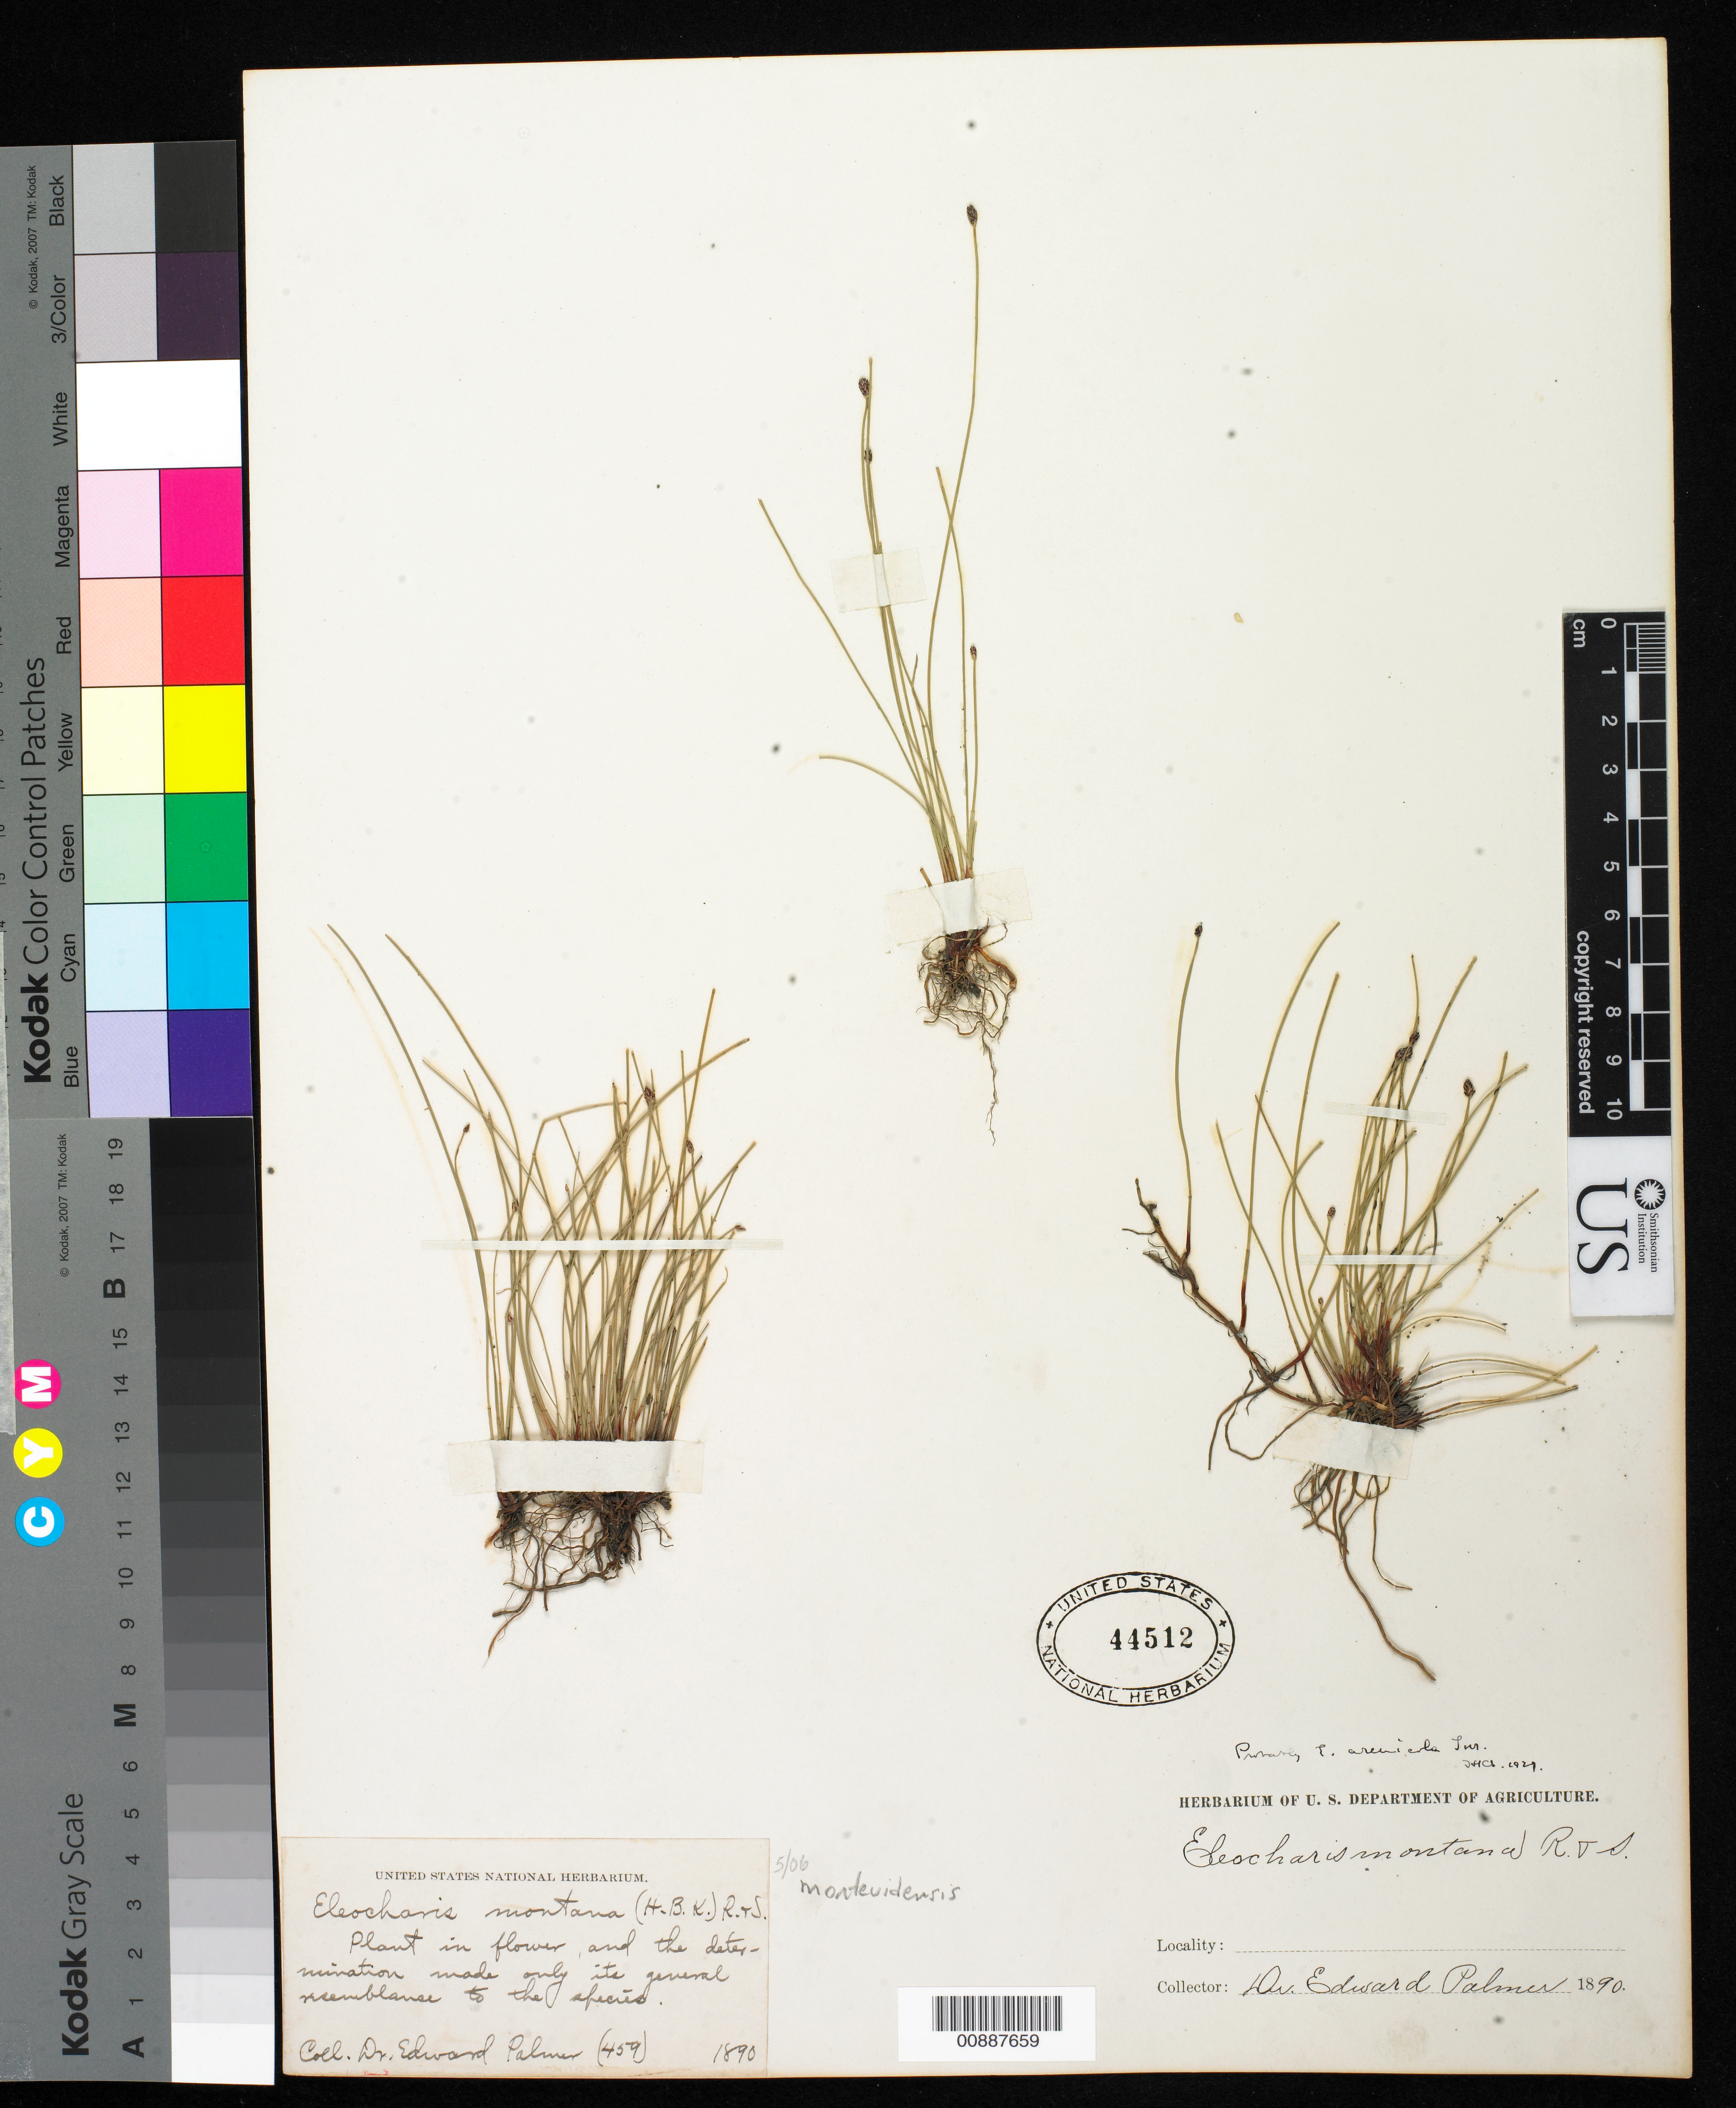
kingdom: Plantae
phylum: Tracheophyta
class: Liliopsida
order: Poales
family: Cyperaceae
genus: Eleocharis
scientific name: Eleocharis montevidensis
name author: Kunth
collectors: E. Palmer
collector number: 459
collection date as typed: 1890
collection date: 1890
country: Mexico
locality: Mexico.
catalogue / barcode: US 44512